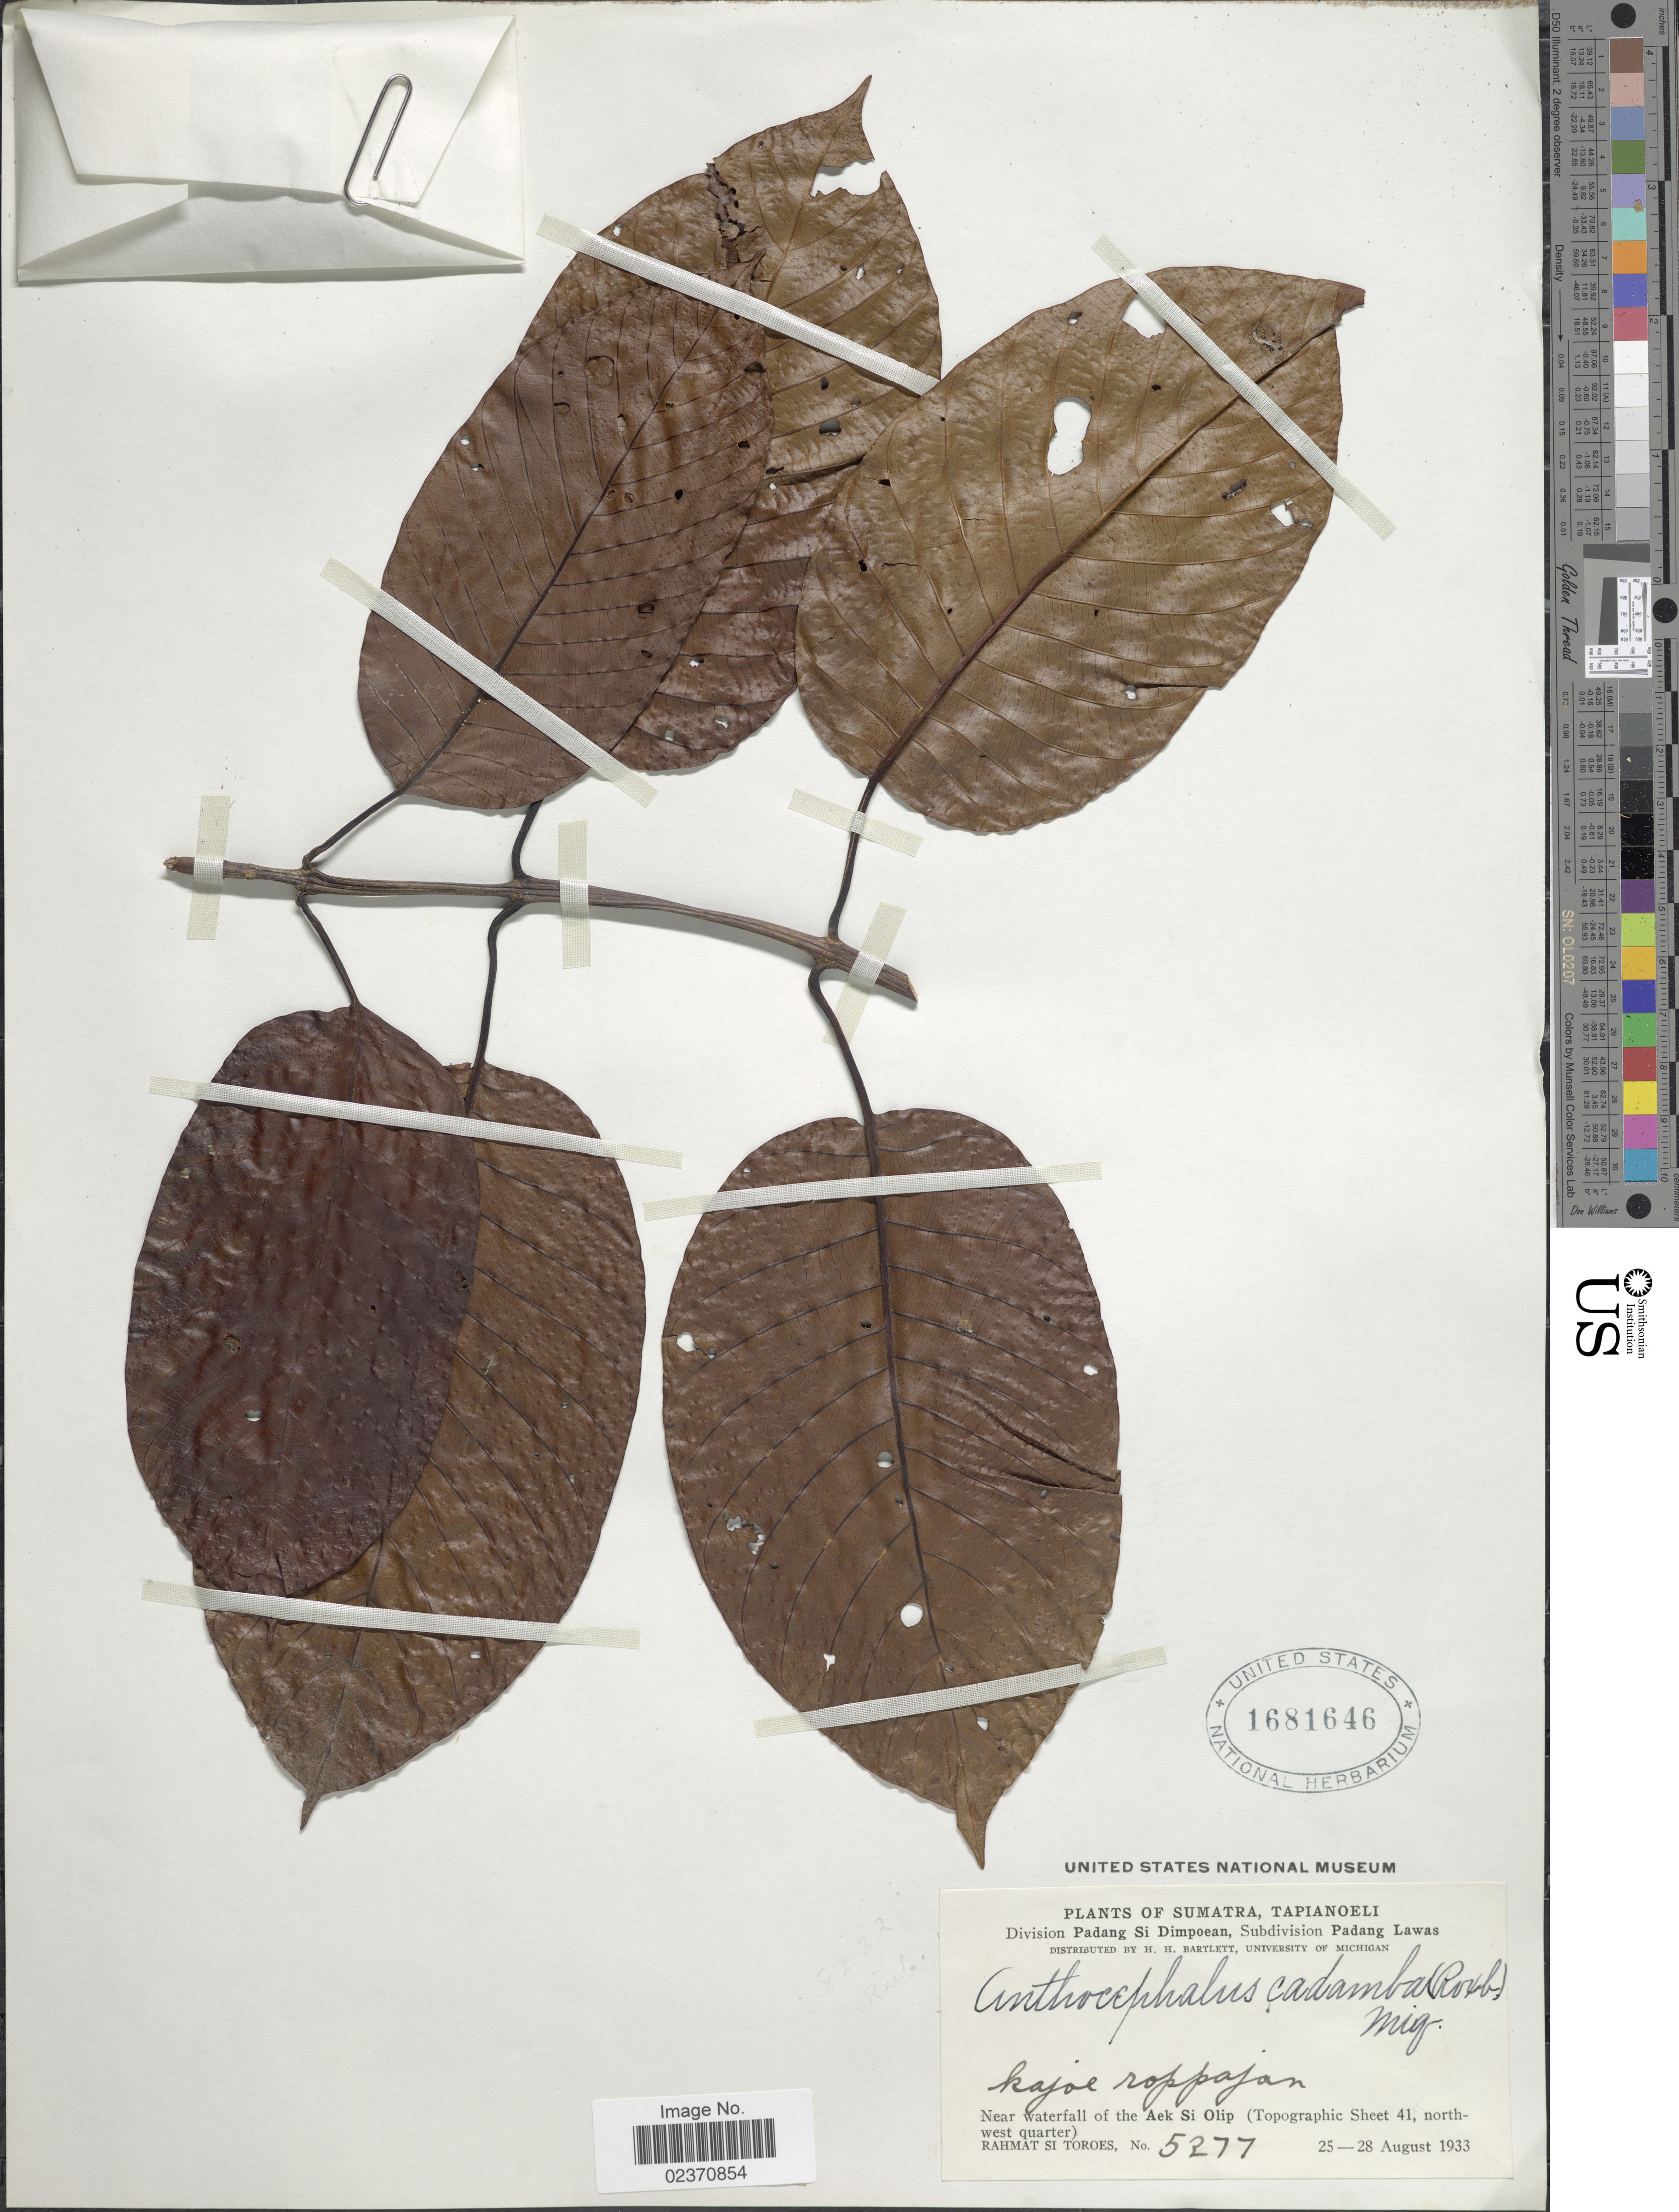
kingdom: Plantae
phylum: Tracheophyta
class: Magnoliopsida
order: Gentianales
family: Rubiaceae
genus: Neolamarckia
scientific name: Neolamarckia cadamba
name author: (Roxb.) Bosser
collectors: Rahmat Si Boeea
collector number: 5277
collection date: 1933-08-25/1933-08-28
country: Indonesia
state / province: Sumatra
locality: Tapianoeli, Division Padang Si Dimpoean, Subdivision Padang Lawas, near waterfall of the Aek Si Olip (Topographic Sheet 41, northwest quarter).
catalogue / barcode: US 1681646